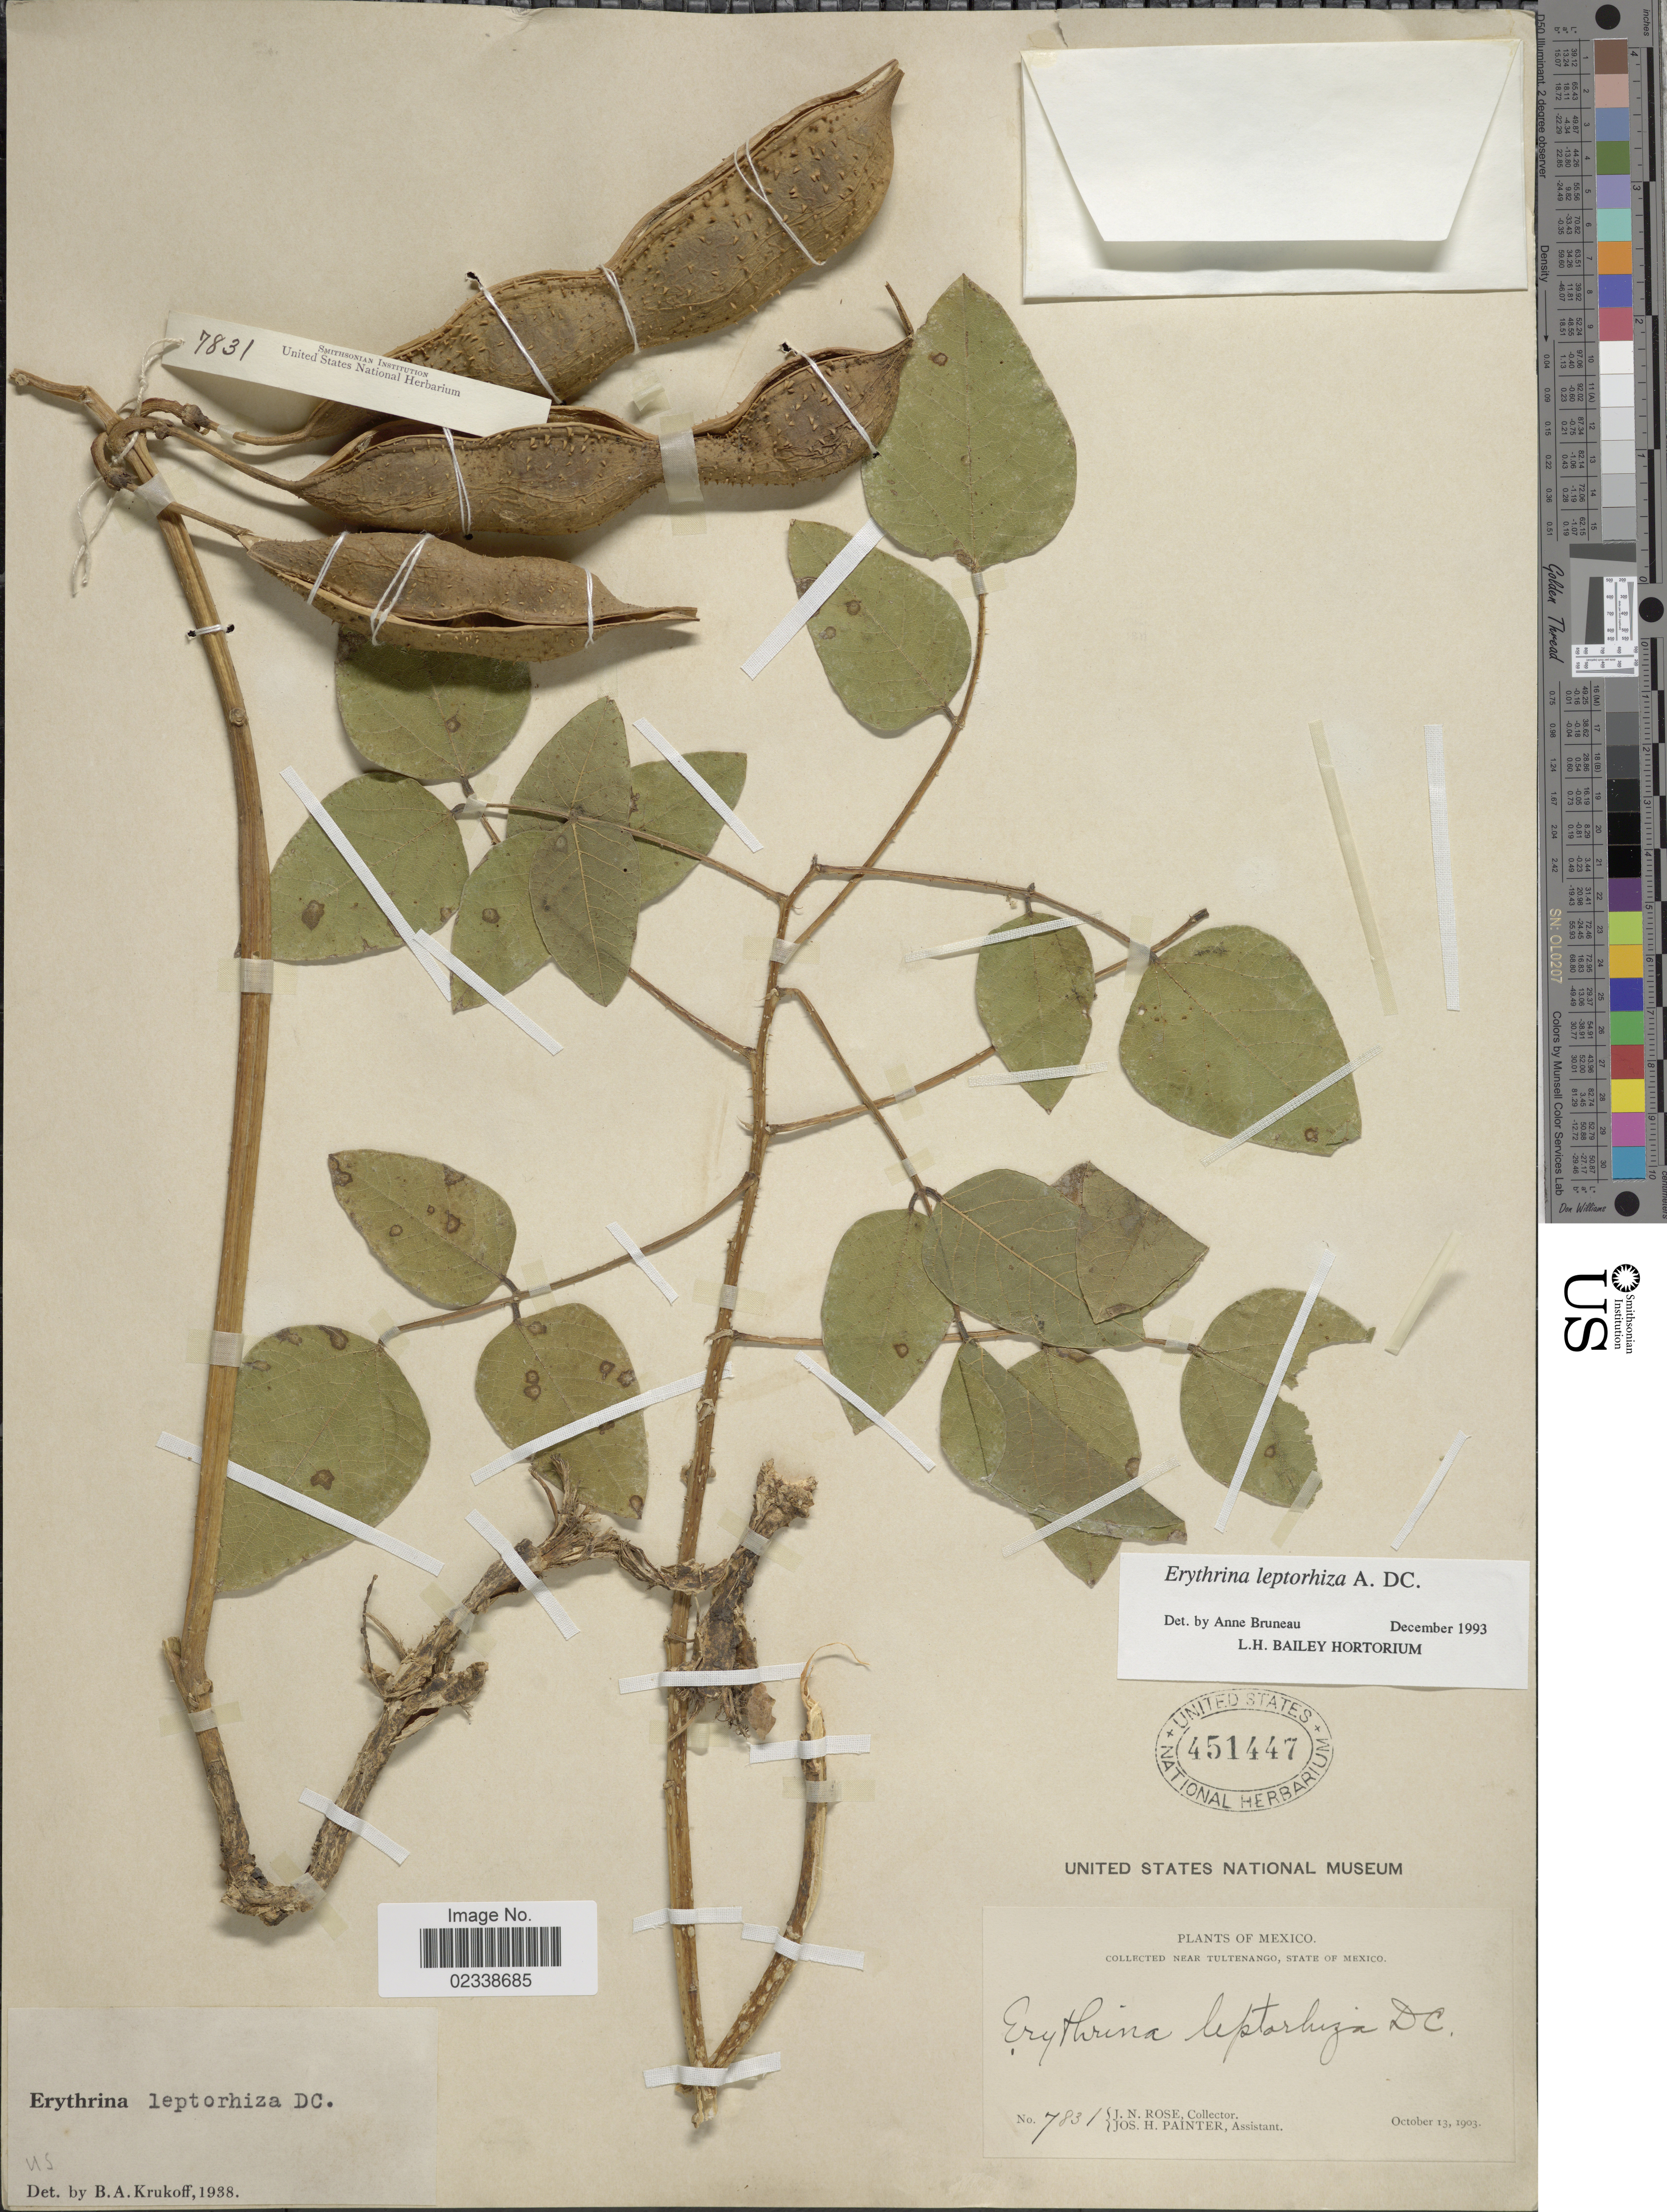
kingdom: Plantae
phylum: Tracheophyta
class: Magnoliopsida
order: Fabales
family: Fabaceae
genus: Erythrina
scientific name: Erythrina leptorhiza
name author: Moc. & Sessé ex DC.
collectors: J. N. Rose & J. H. Painter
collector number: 7831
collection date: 1903-10-13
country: Mexico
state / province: México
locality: Near Tultenango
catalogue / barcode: US 451447